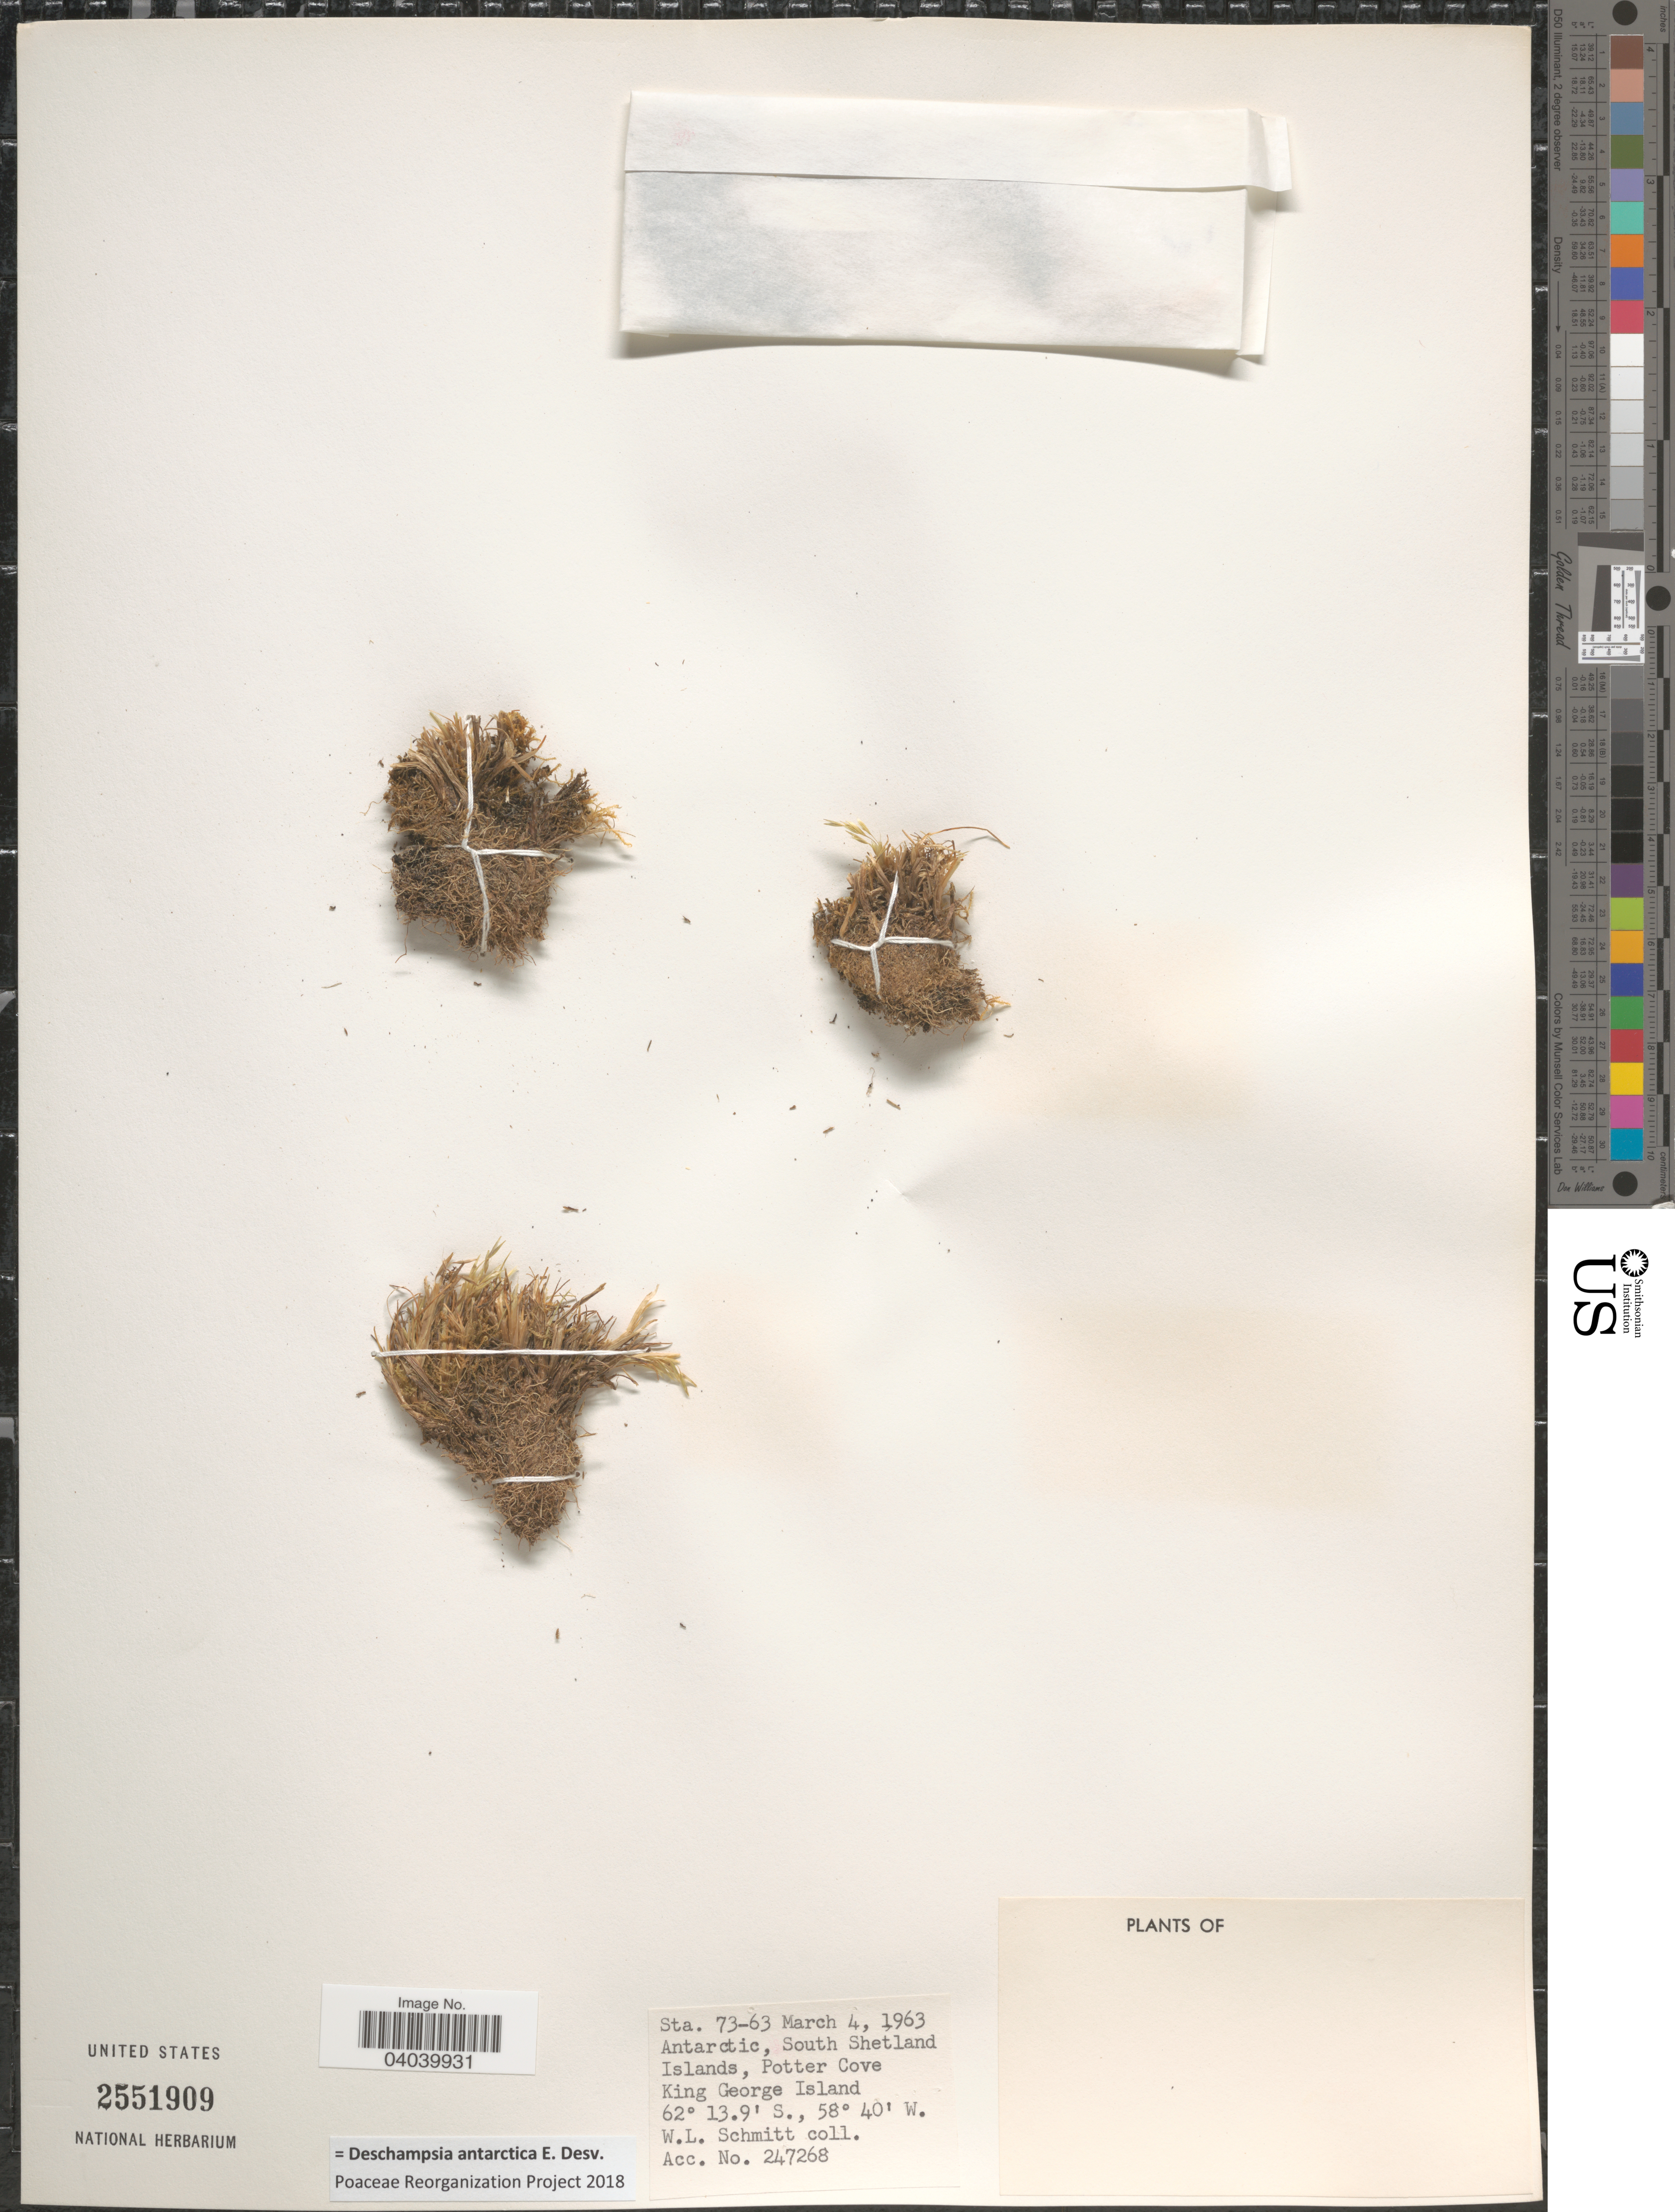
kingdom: Plantae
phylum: Tracheophyta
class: Liliopsida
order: Poales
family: Poaceae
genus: Deschampsia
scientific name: Deschampsia antarctica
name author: É. Desv.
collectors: W. L. Schmitt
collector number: Sta. 73-63 ?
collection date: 1963-03-04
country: Antarctica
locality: Antarctic, South Shetland Islands, Potter Cove, King George Island.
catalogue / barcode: US 2551909